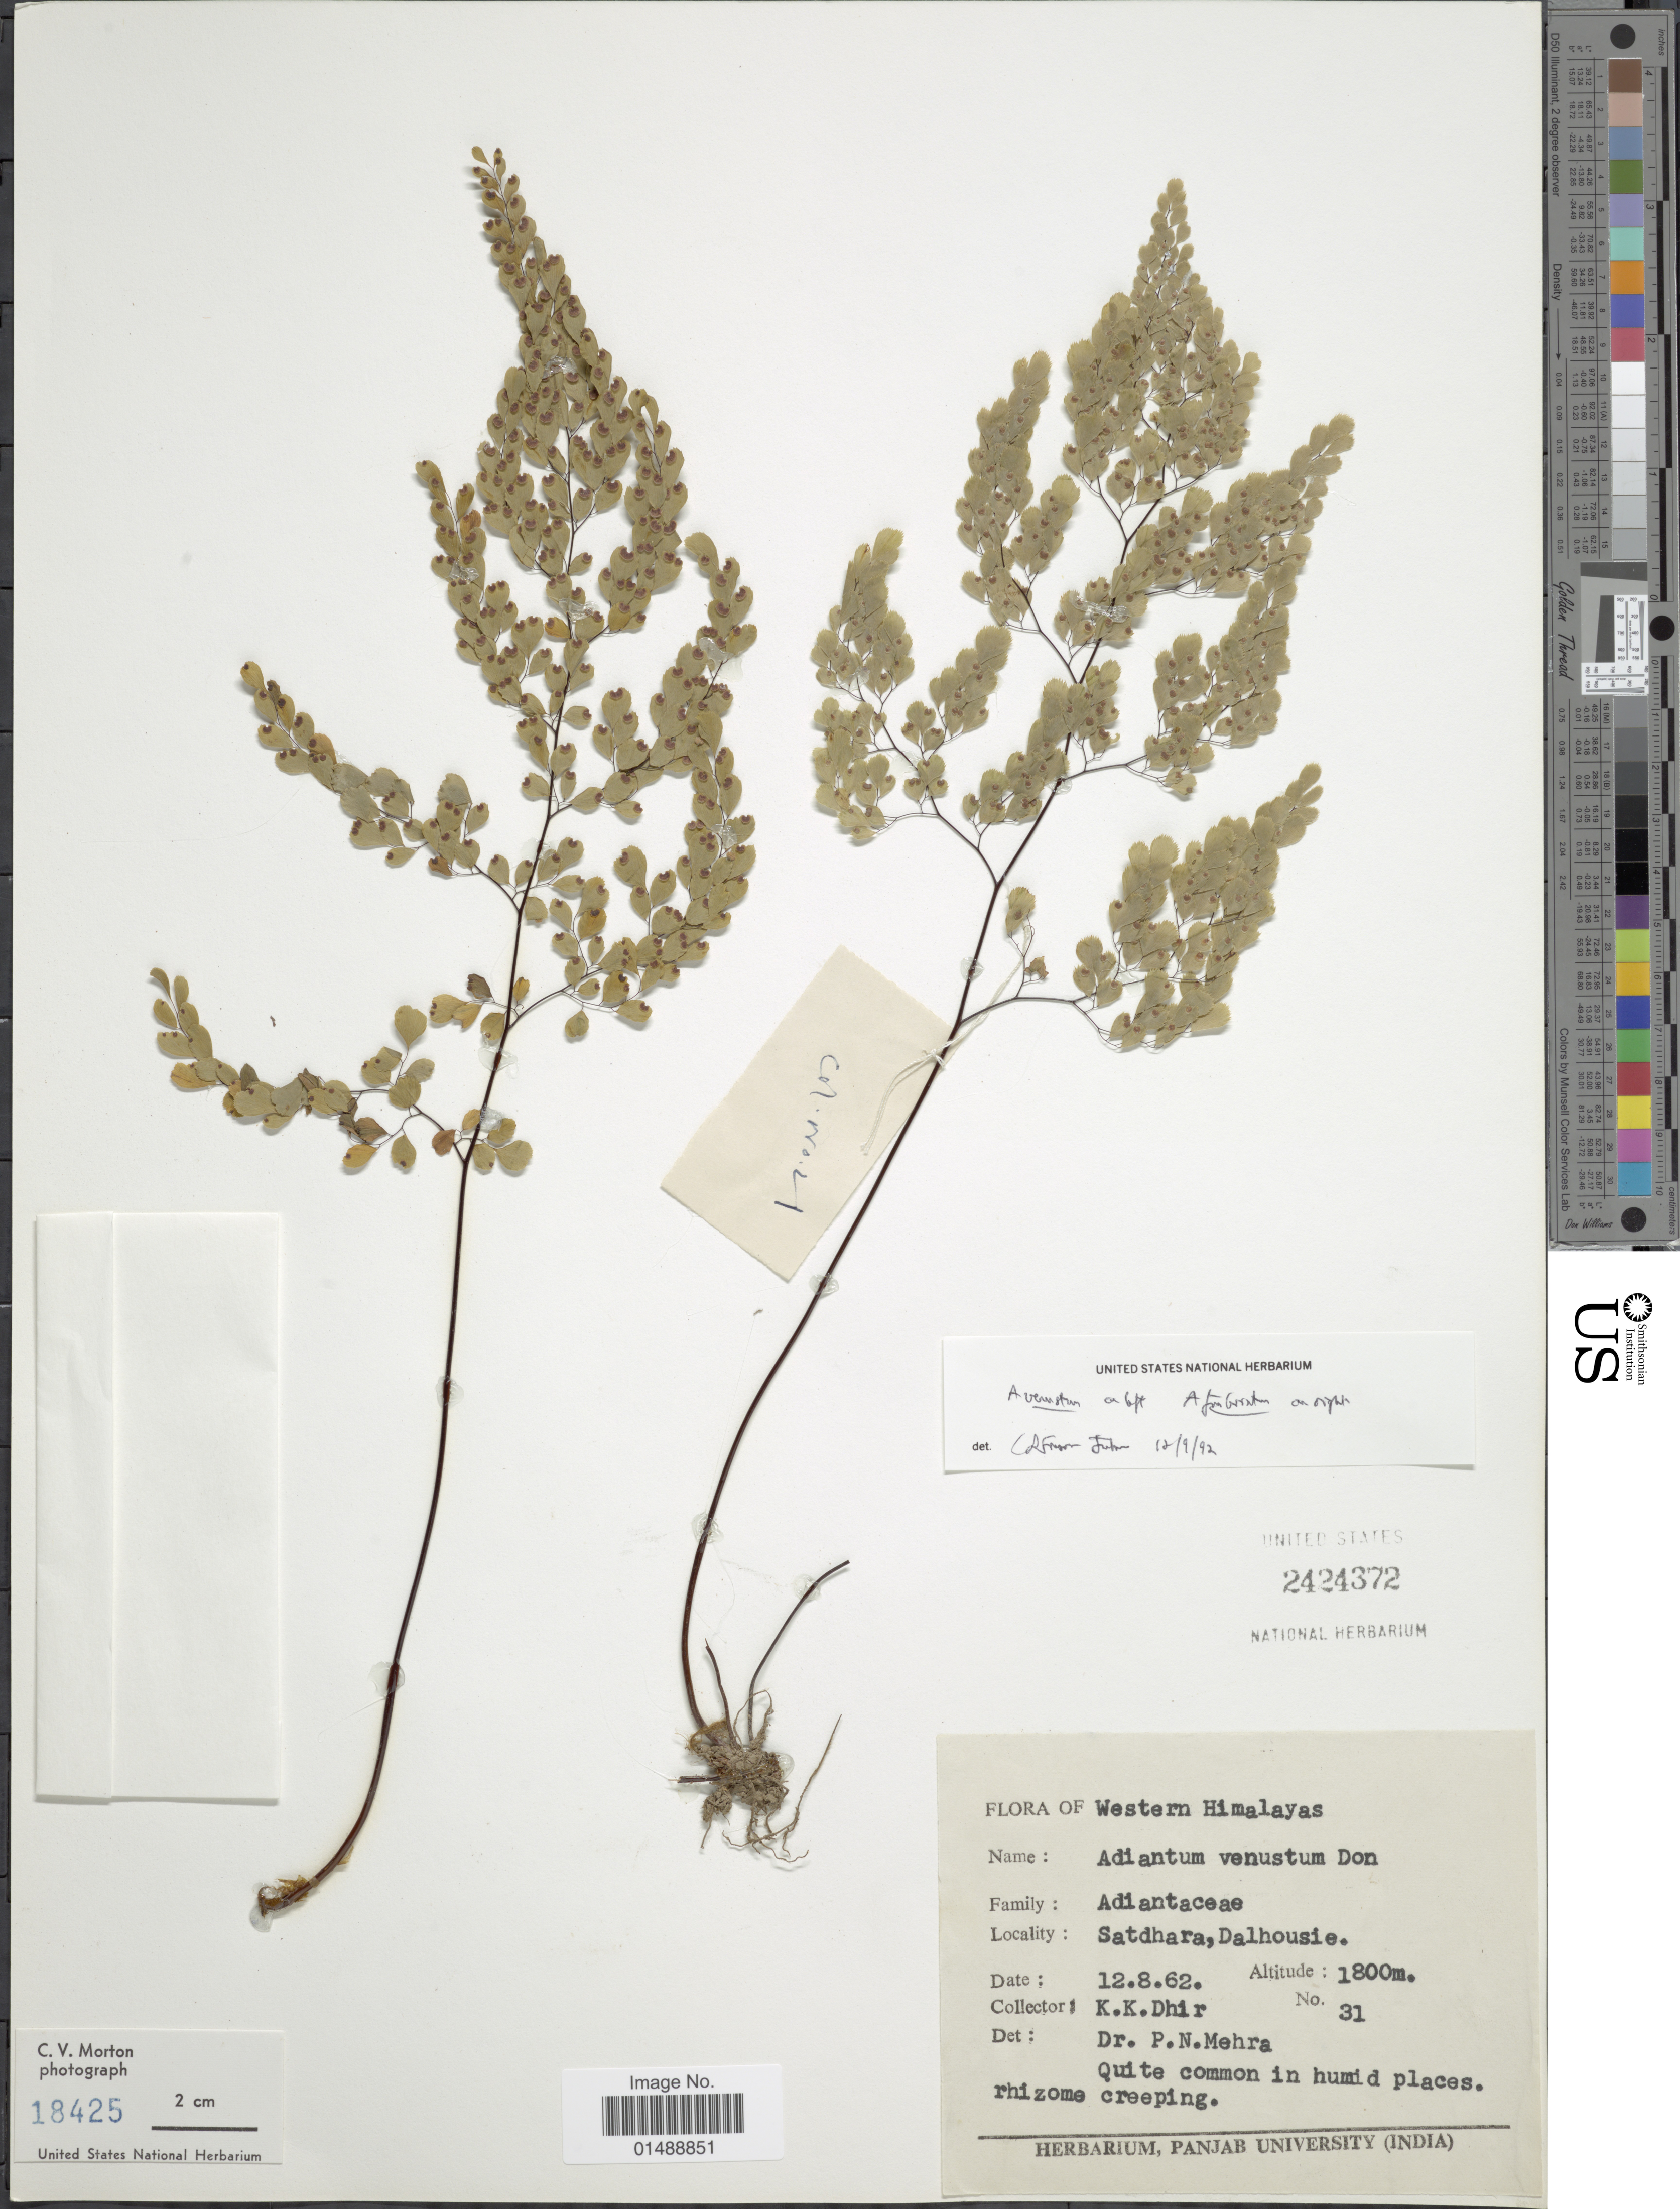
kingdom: Plantae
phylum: Tracheophyta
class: Polypodiopsida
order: Polypodiales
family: Pteridaceae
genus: Adiantum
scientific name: Adiantum venustum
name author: D. Don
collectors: K. Dhir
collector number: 31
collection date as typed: Transcribed d/m/y: 12/8/62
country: India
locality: Western Himalaya, Satdhara, Dalhousie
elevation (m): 1800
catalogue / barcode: US 2424372